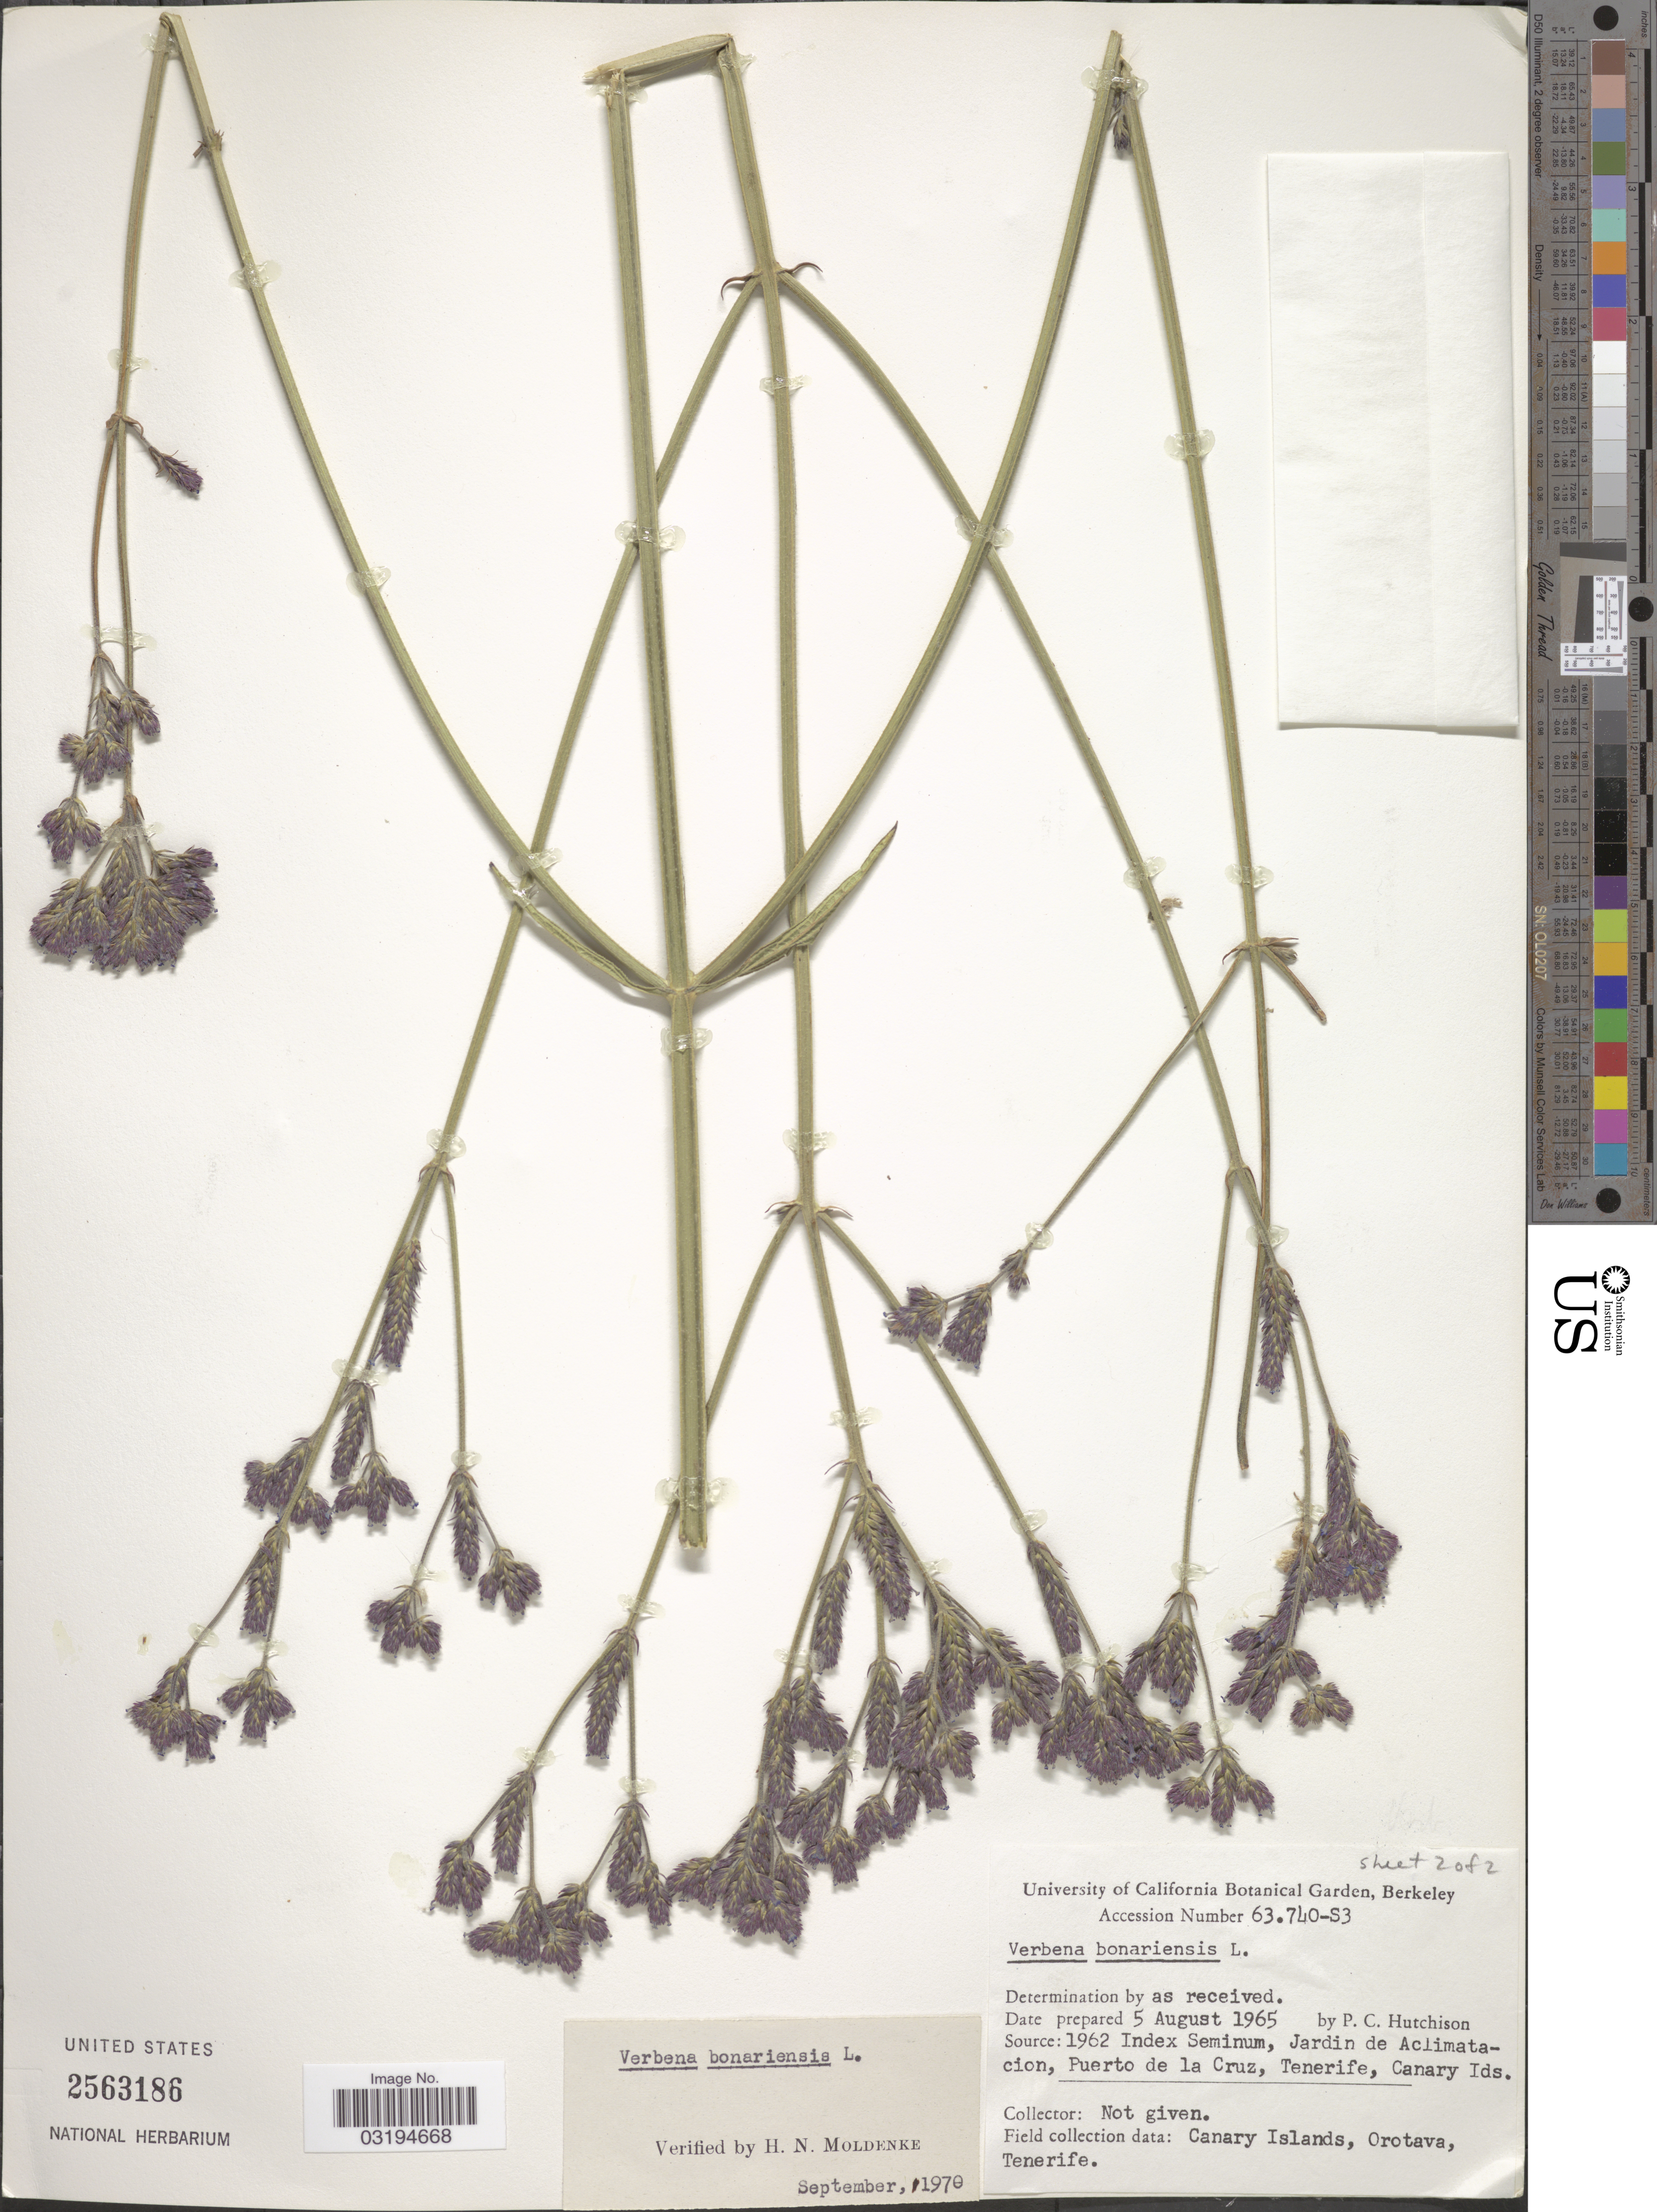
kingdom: Plantae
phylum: Tracheophyta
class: Magnoliopsida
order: Lamiales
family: Verbenaceae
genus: Verbena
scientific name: Verbena bonariensis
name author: L.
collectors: P. C. Hutchison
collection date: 1965-08-05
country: United States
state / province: California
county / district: Alameda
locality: University of California Botanical Garden, Berkeley.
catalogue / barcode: US 2563186